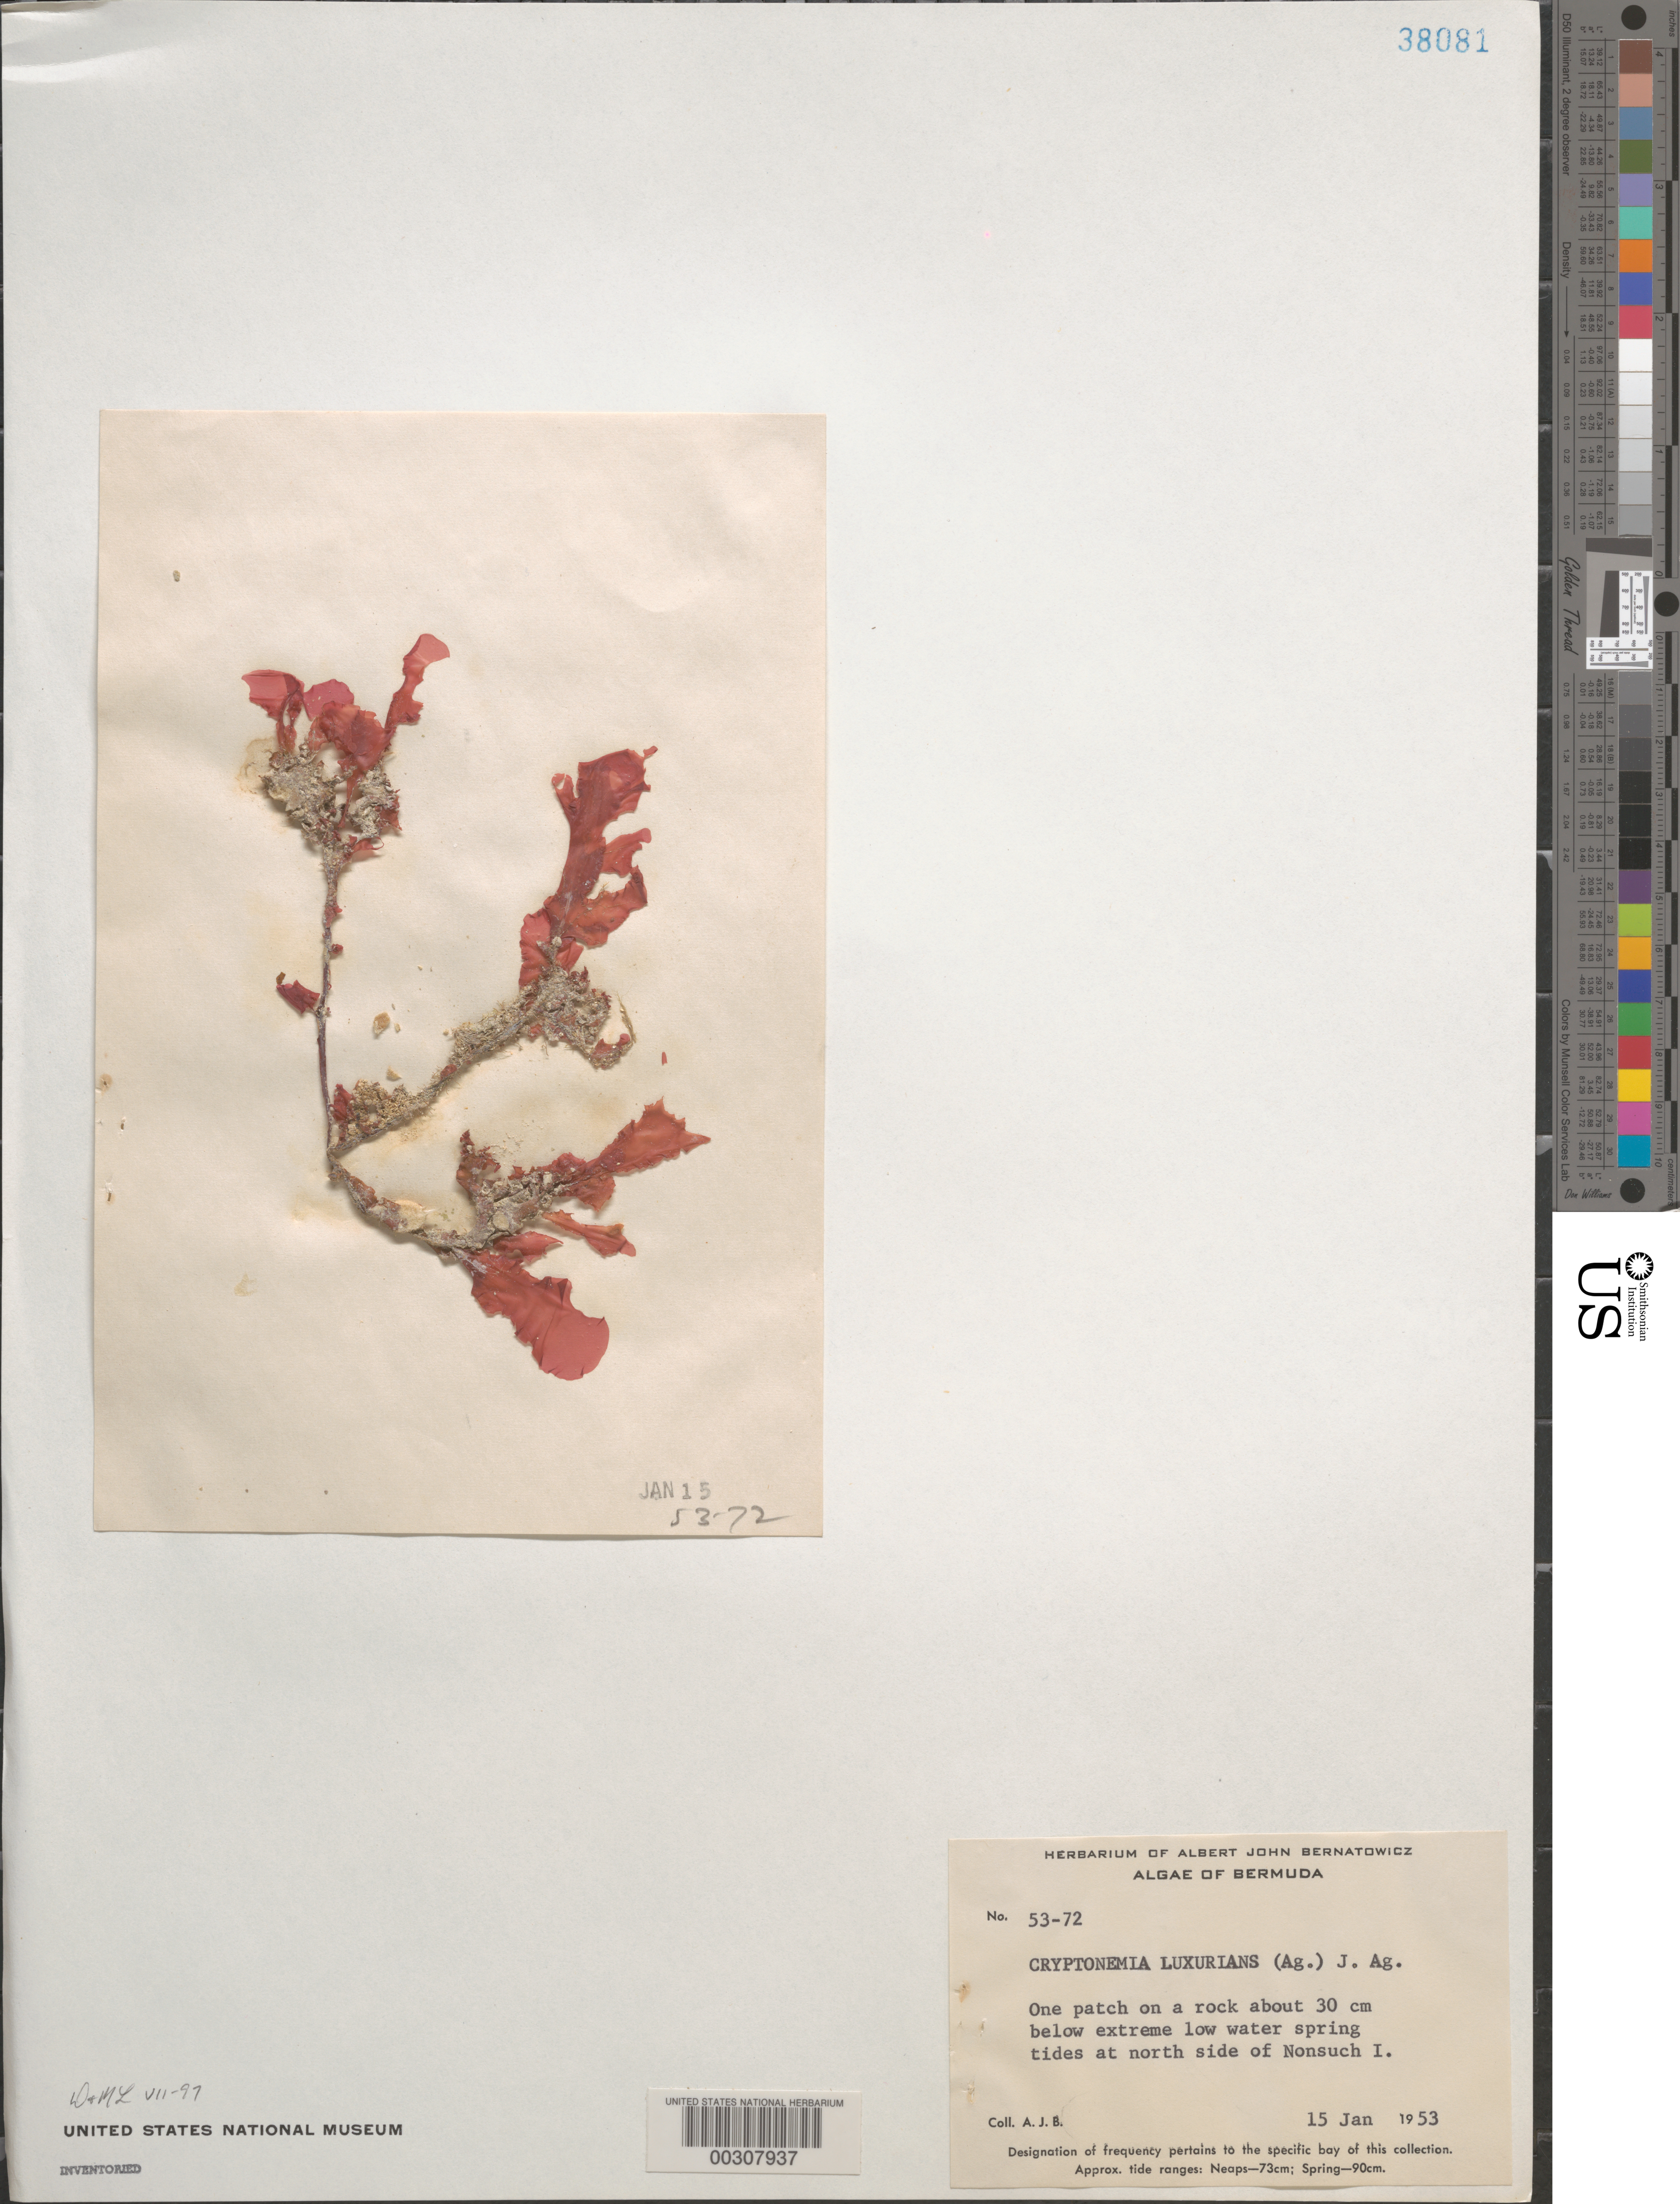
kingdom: Plantae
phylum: Rhodophyta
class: Florideophyceae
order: Halymeniales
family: Halymeniaceae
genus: Cryptonemia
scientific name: Cryptonemia seminervis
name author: (C. Agardh) J. Agardh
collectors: A. Bernatowicz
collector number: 53-72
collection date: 1953-01-15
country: Bermuda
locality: At north side of Nonsuch I.